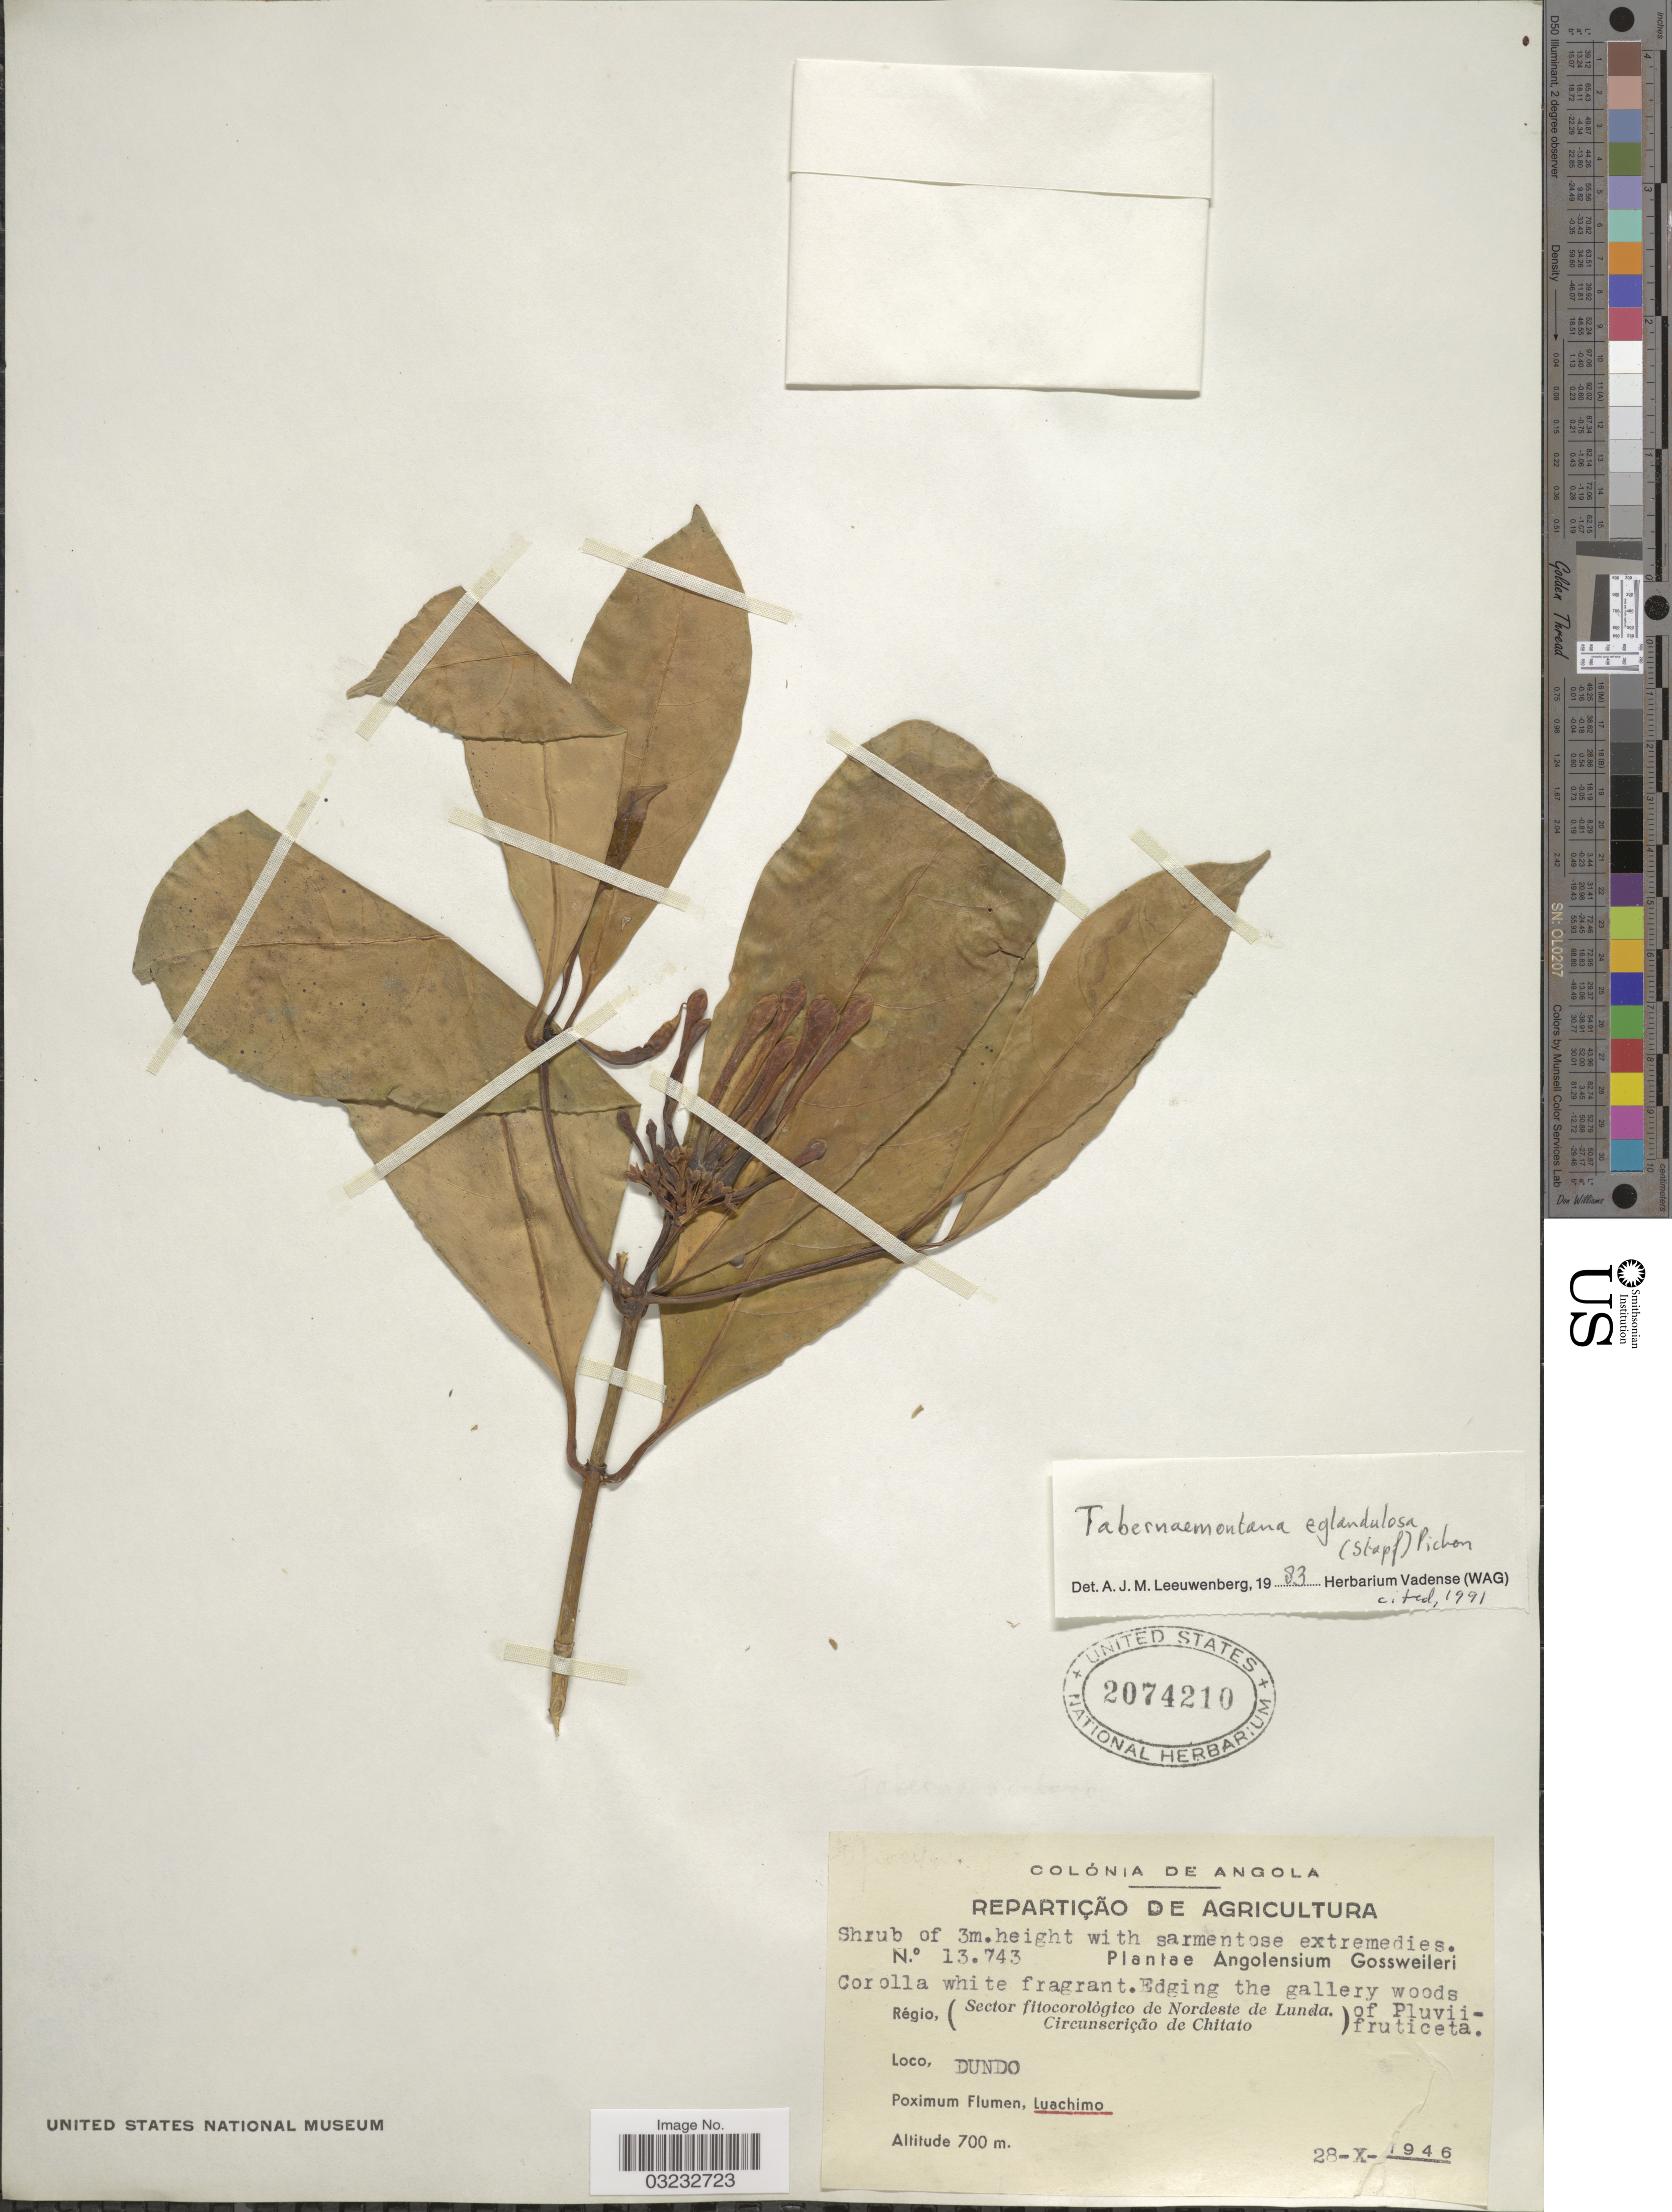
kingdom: Plantae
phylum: Tracheophyta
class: Magnoliopsida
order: Gentianales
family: Apocynaceae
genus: Tabernaemontana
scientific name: Tabernaemontana eglandulosa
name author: Stapf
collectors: -. Gossweiler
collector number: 13743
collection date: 1946-10-28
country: Angola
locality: Régio, (Sector fitocorológico de Nordeste de Lunda. Circunscrição de Chitato). Dundo. Luachimo.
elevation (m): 700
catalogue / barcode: US 2074210